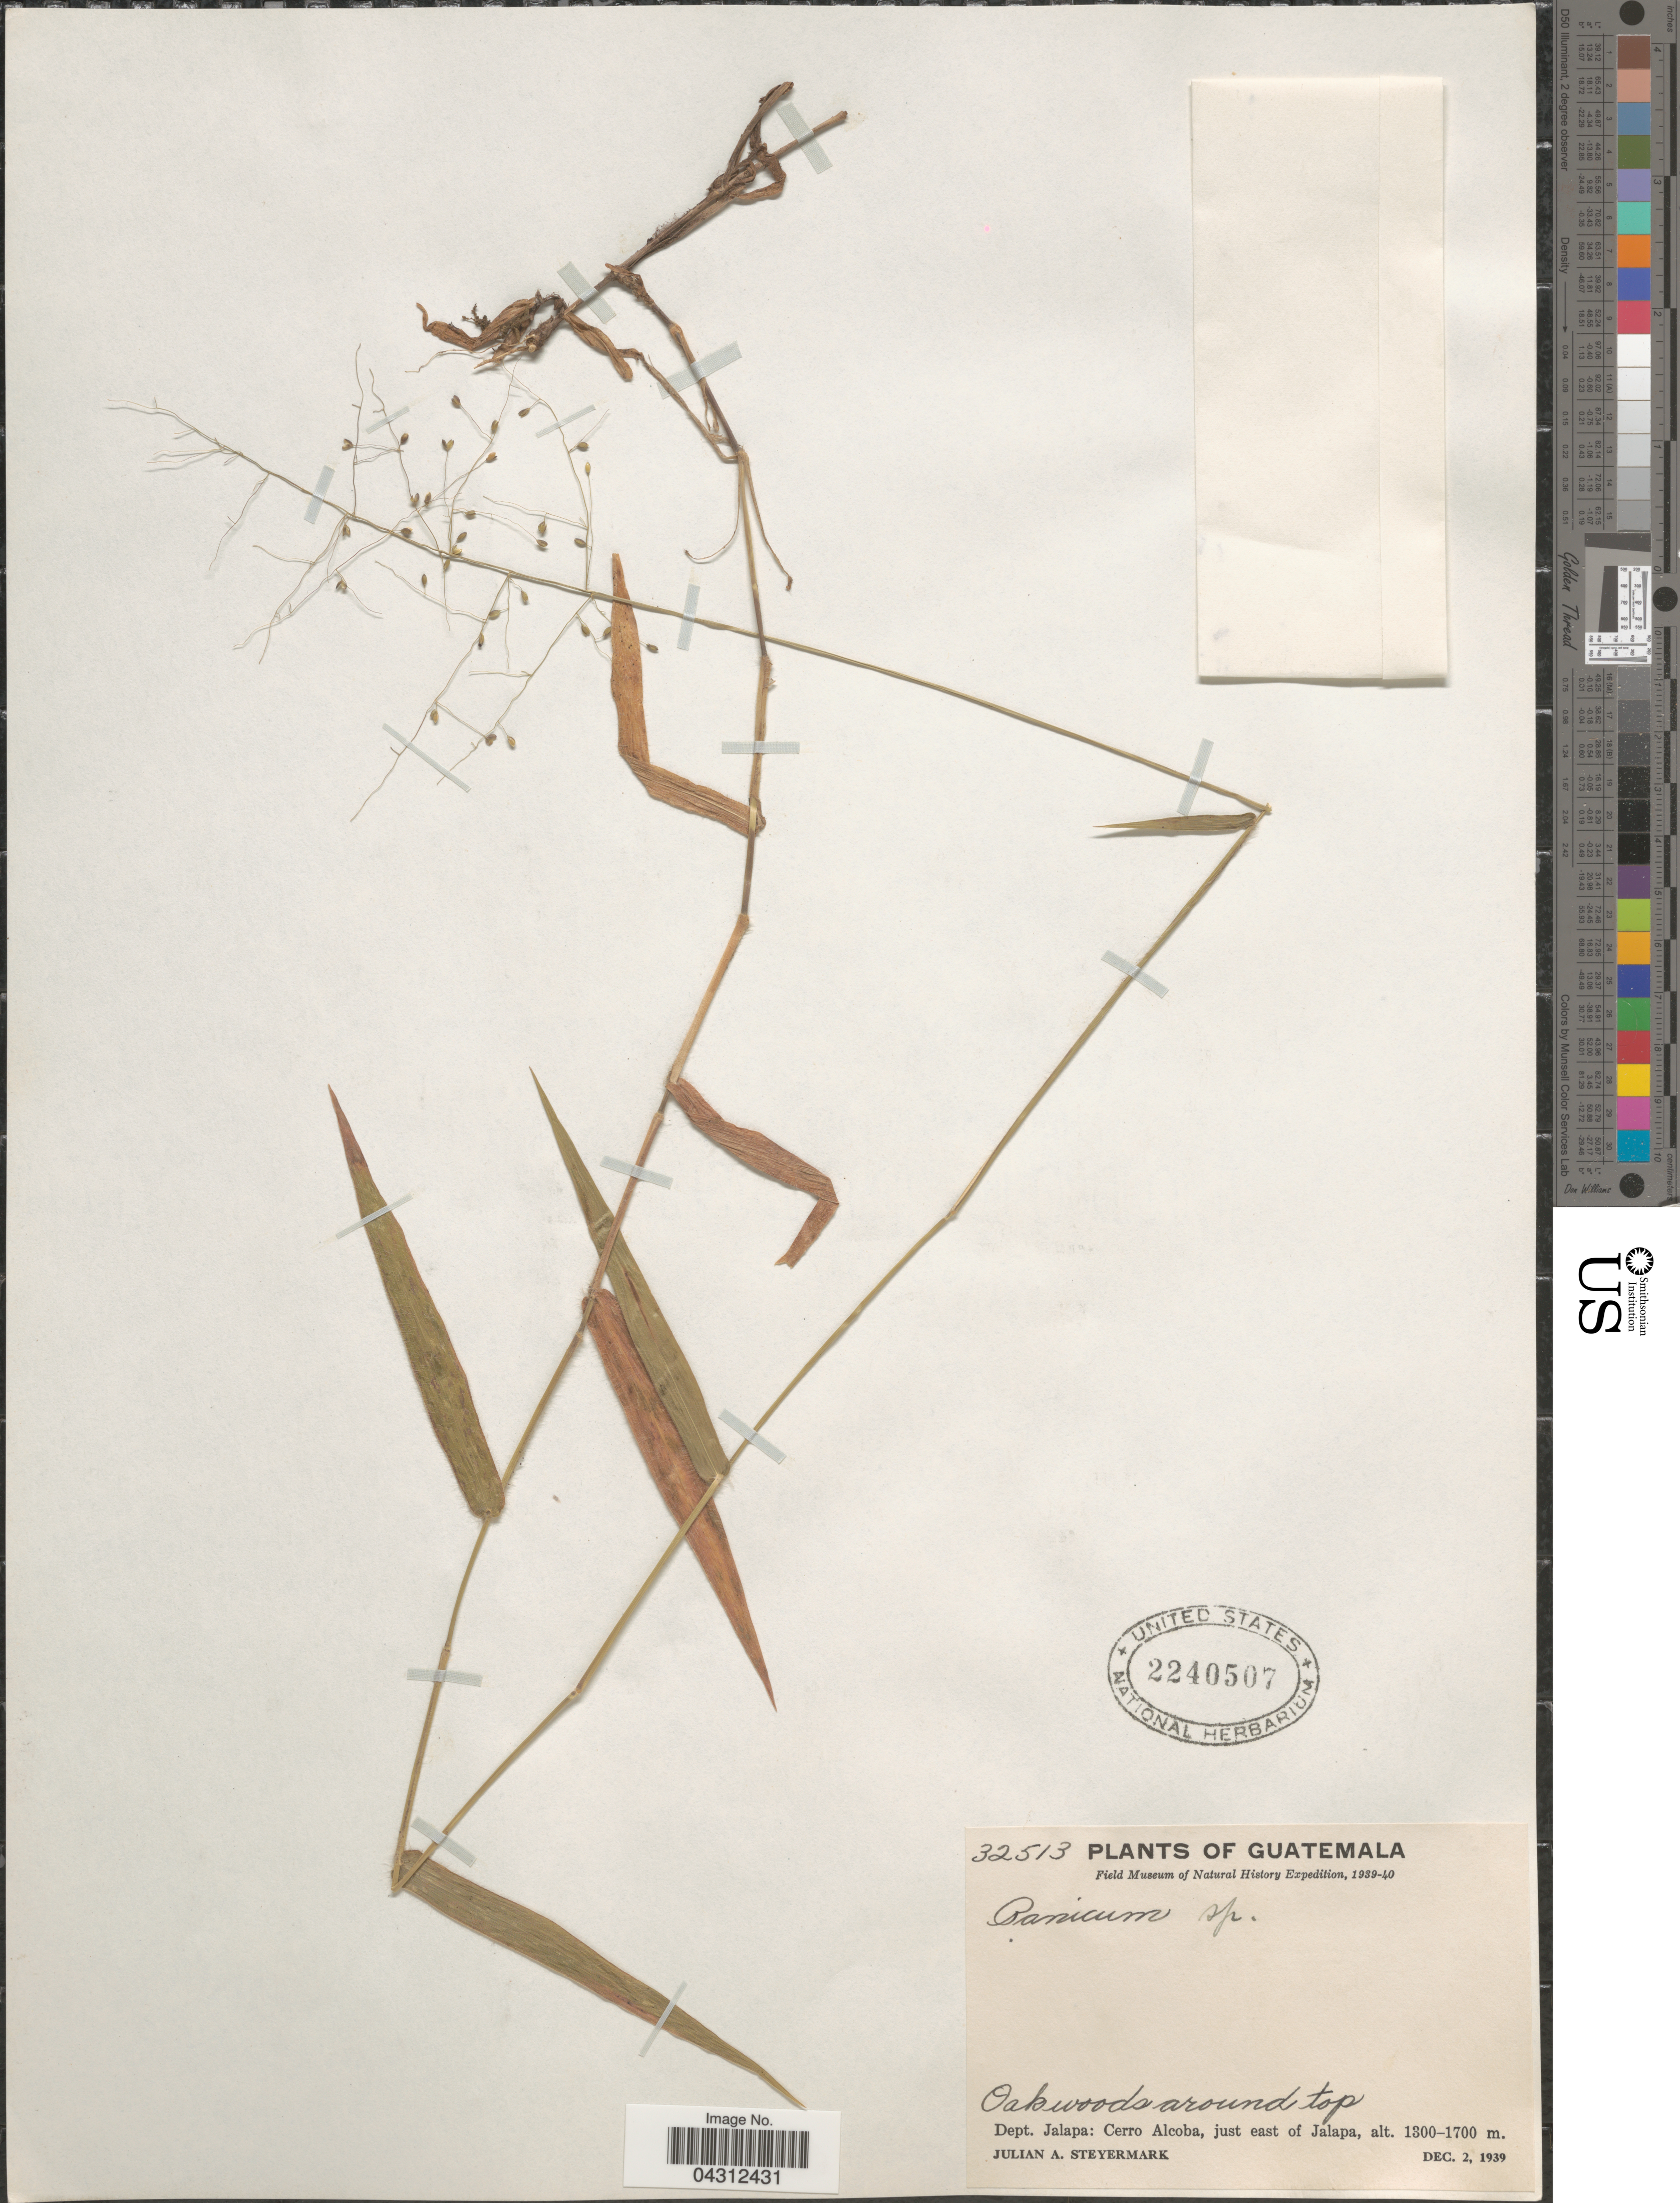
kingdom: Plantae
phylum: Tracheophyta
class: Liliopsida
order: Poales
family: Poaceae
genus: Panicum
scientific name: Panicum sp.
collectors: J. Steyermark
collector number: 32513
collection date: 1939-12-02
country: Guatemala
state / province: Jalapa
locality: Field Museum of Natural History Expedition, 1939-40. Dept. Jalapa: Cerro Alcoba, just east of Jalapa.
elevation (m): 1300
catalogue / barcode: US 2240507